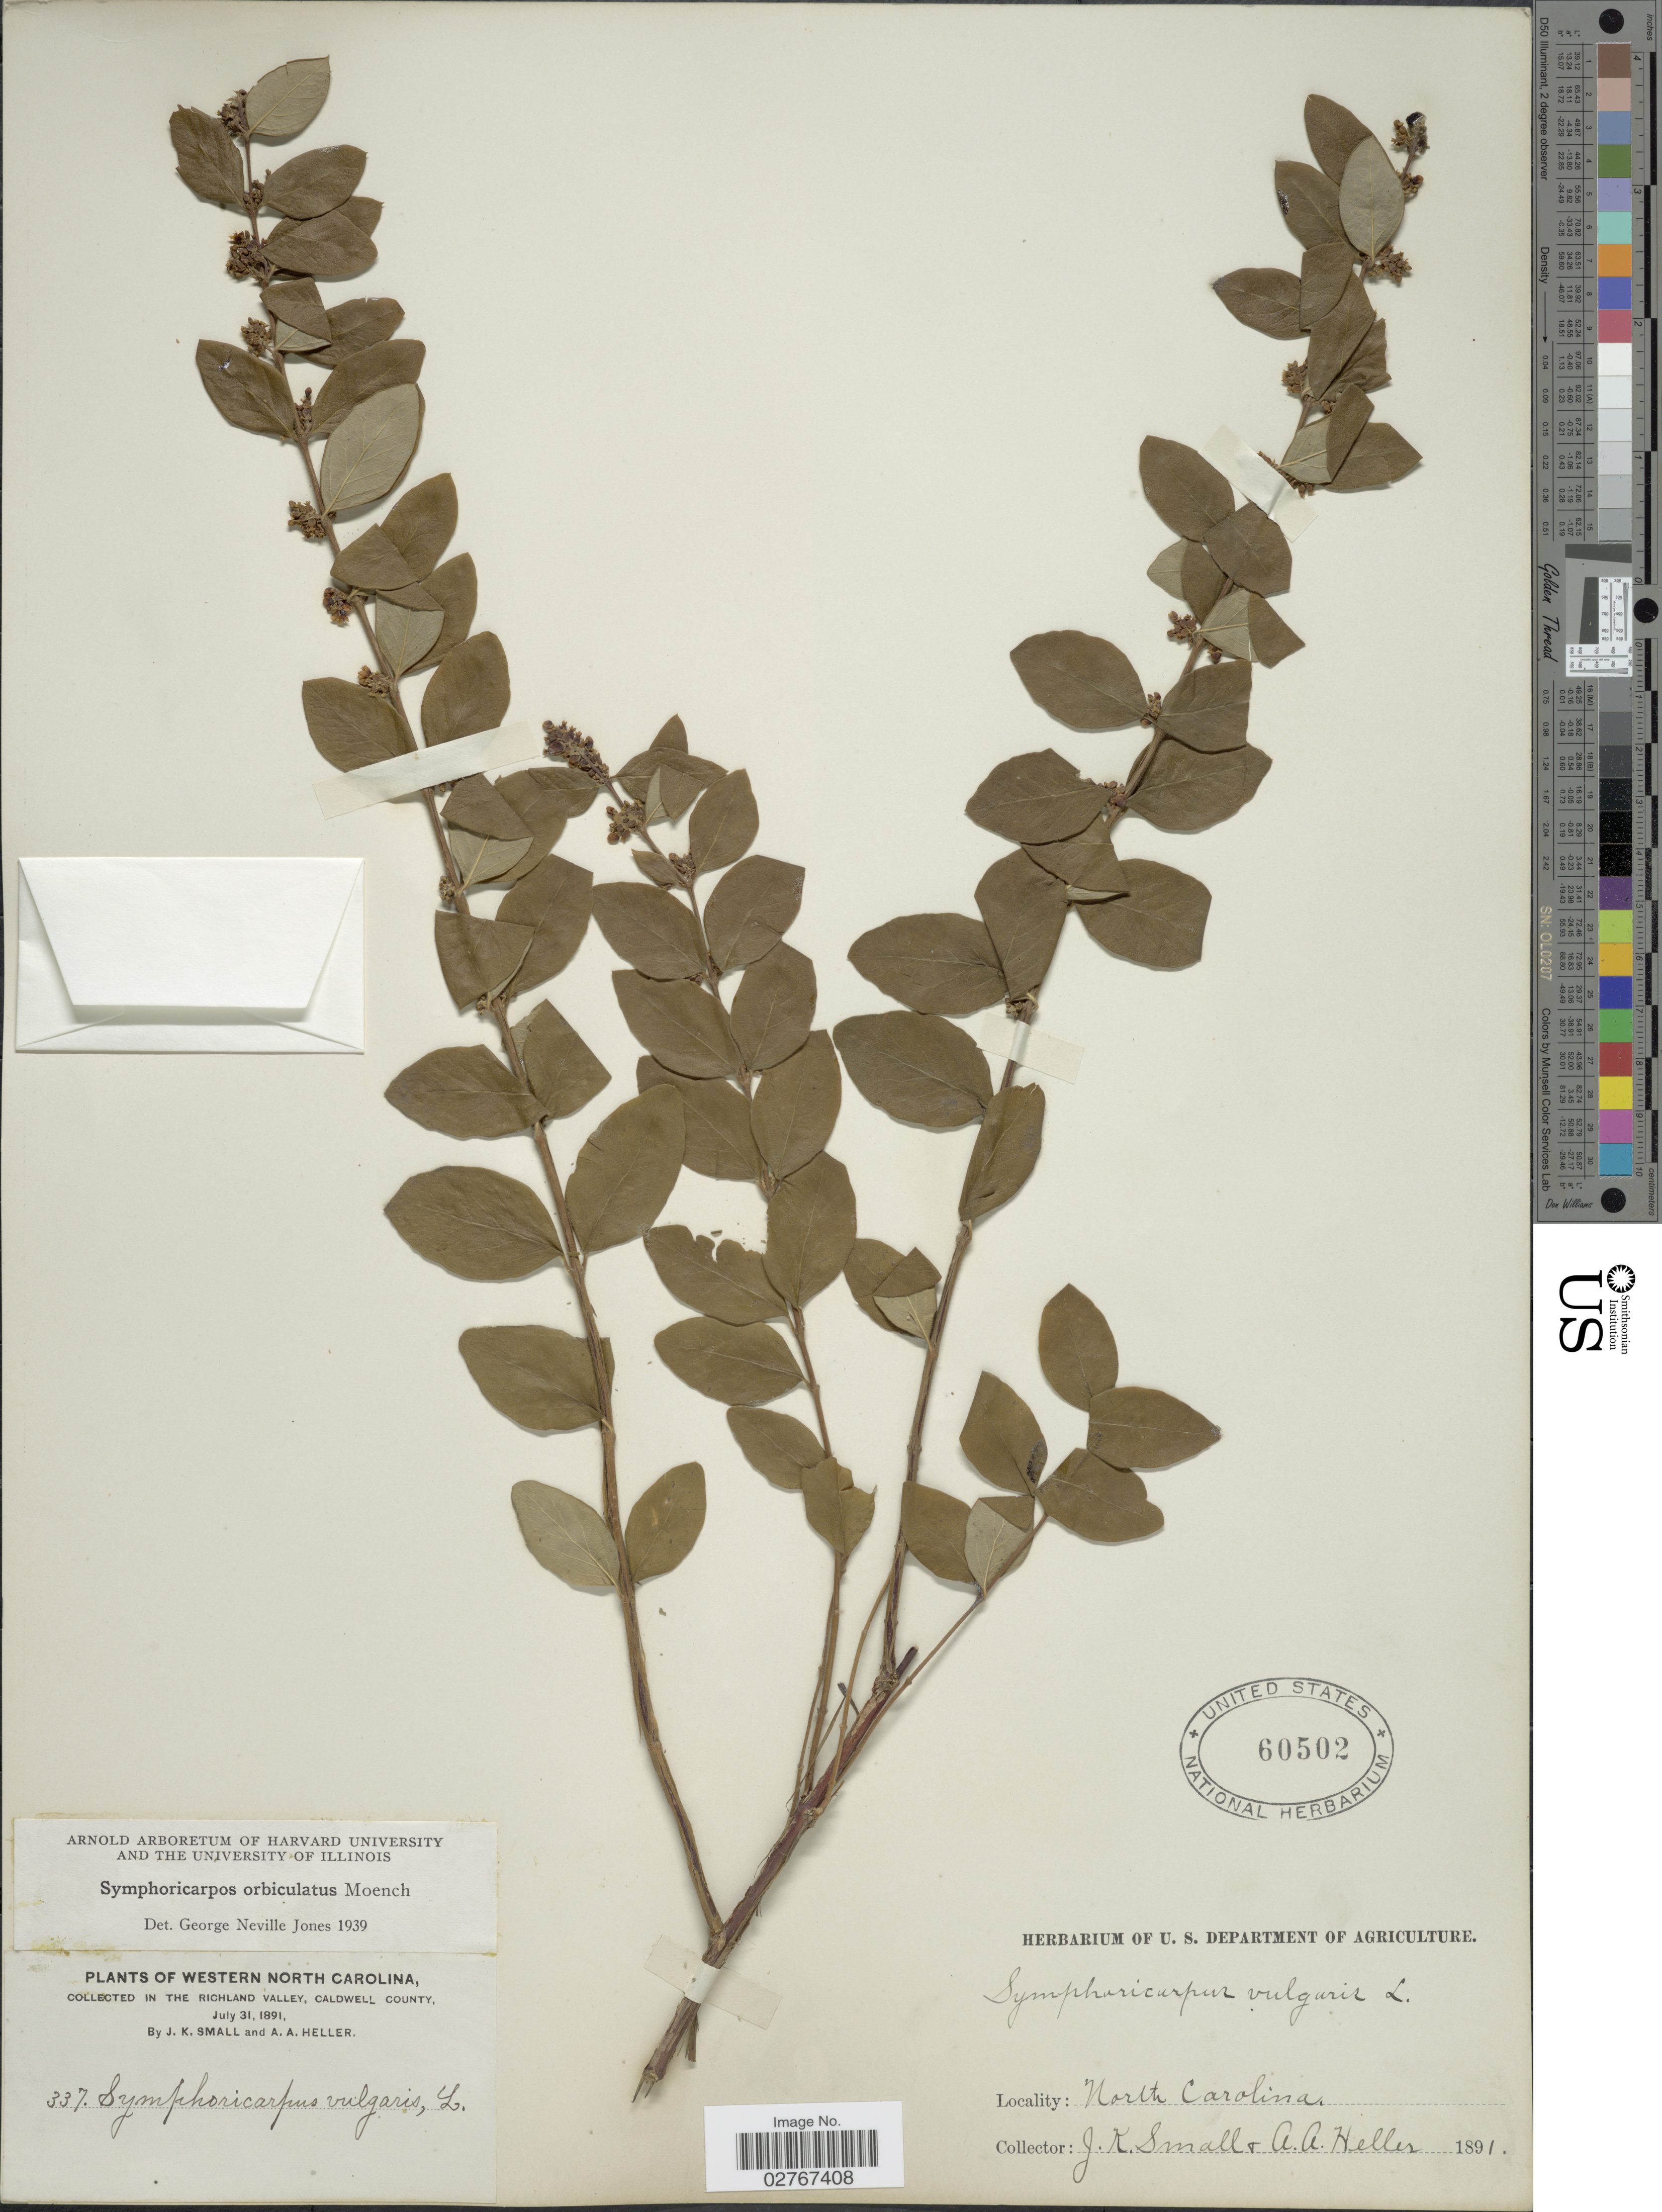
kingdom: Plantae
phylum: Tracheophyta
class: Magnoliopsida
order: Dipsacales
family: Caprifoliaceae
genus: Symphoricarpos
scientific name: Symphoricarpos orbiculatus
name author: Moench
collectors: J. K. Small & A. A. Heller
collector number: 337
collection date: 1891-07-31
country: United States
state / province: North Carolina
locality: Western North Carolina. The Richland Valley, Caldwell County.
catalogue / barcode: US 60502